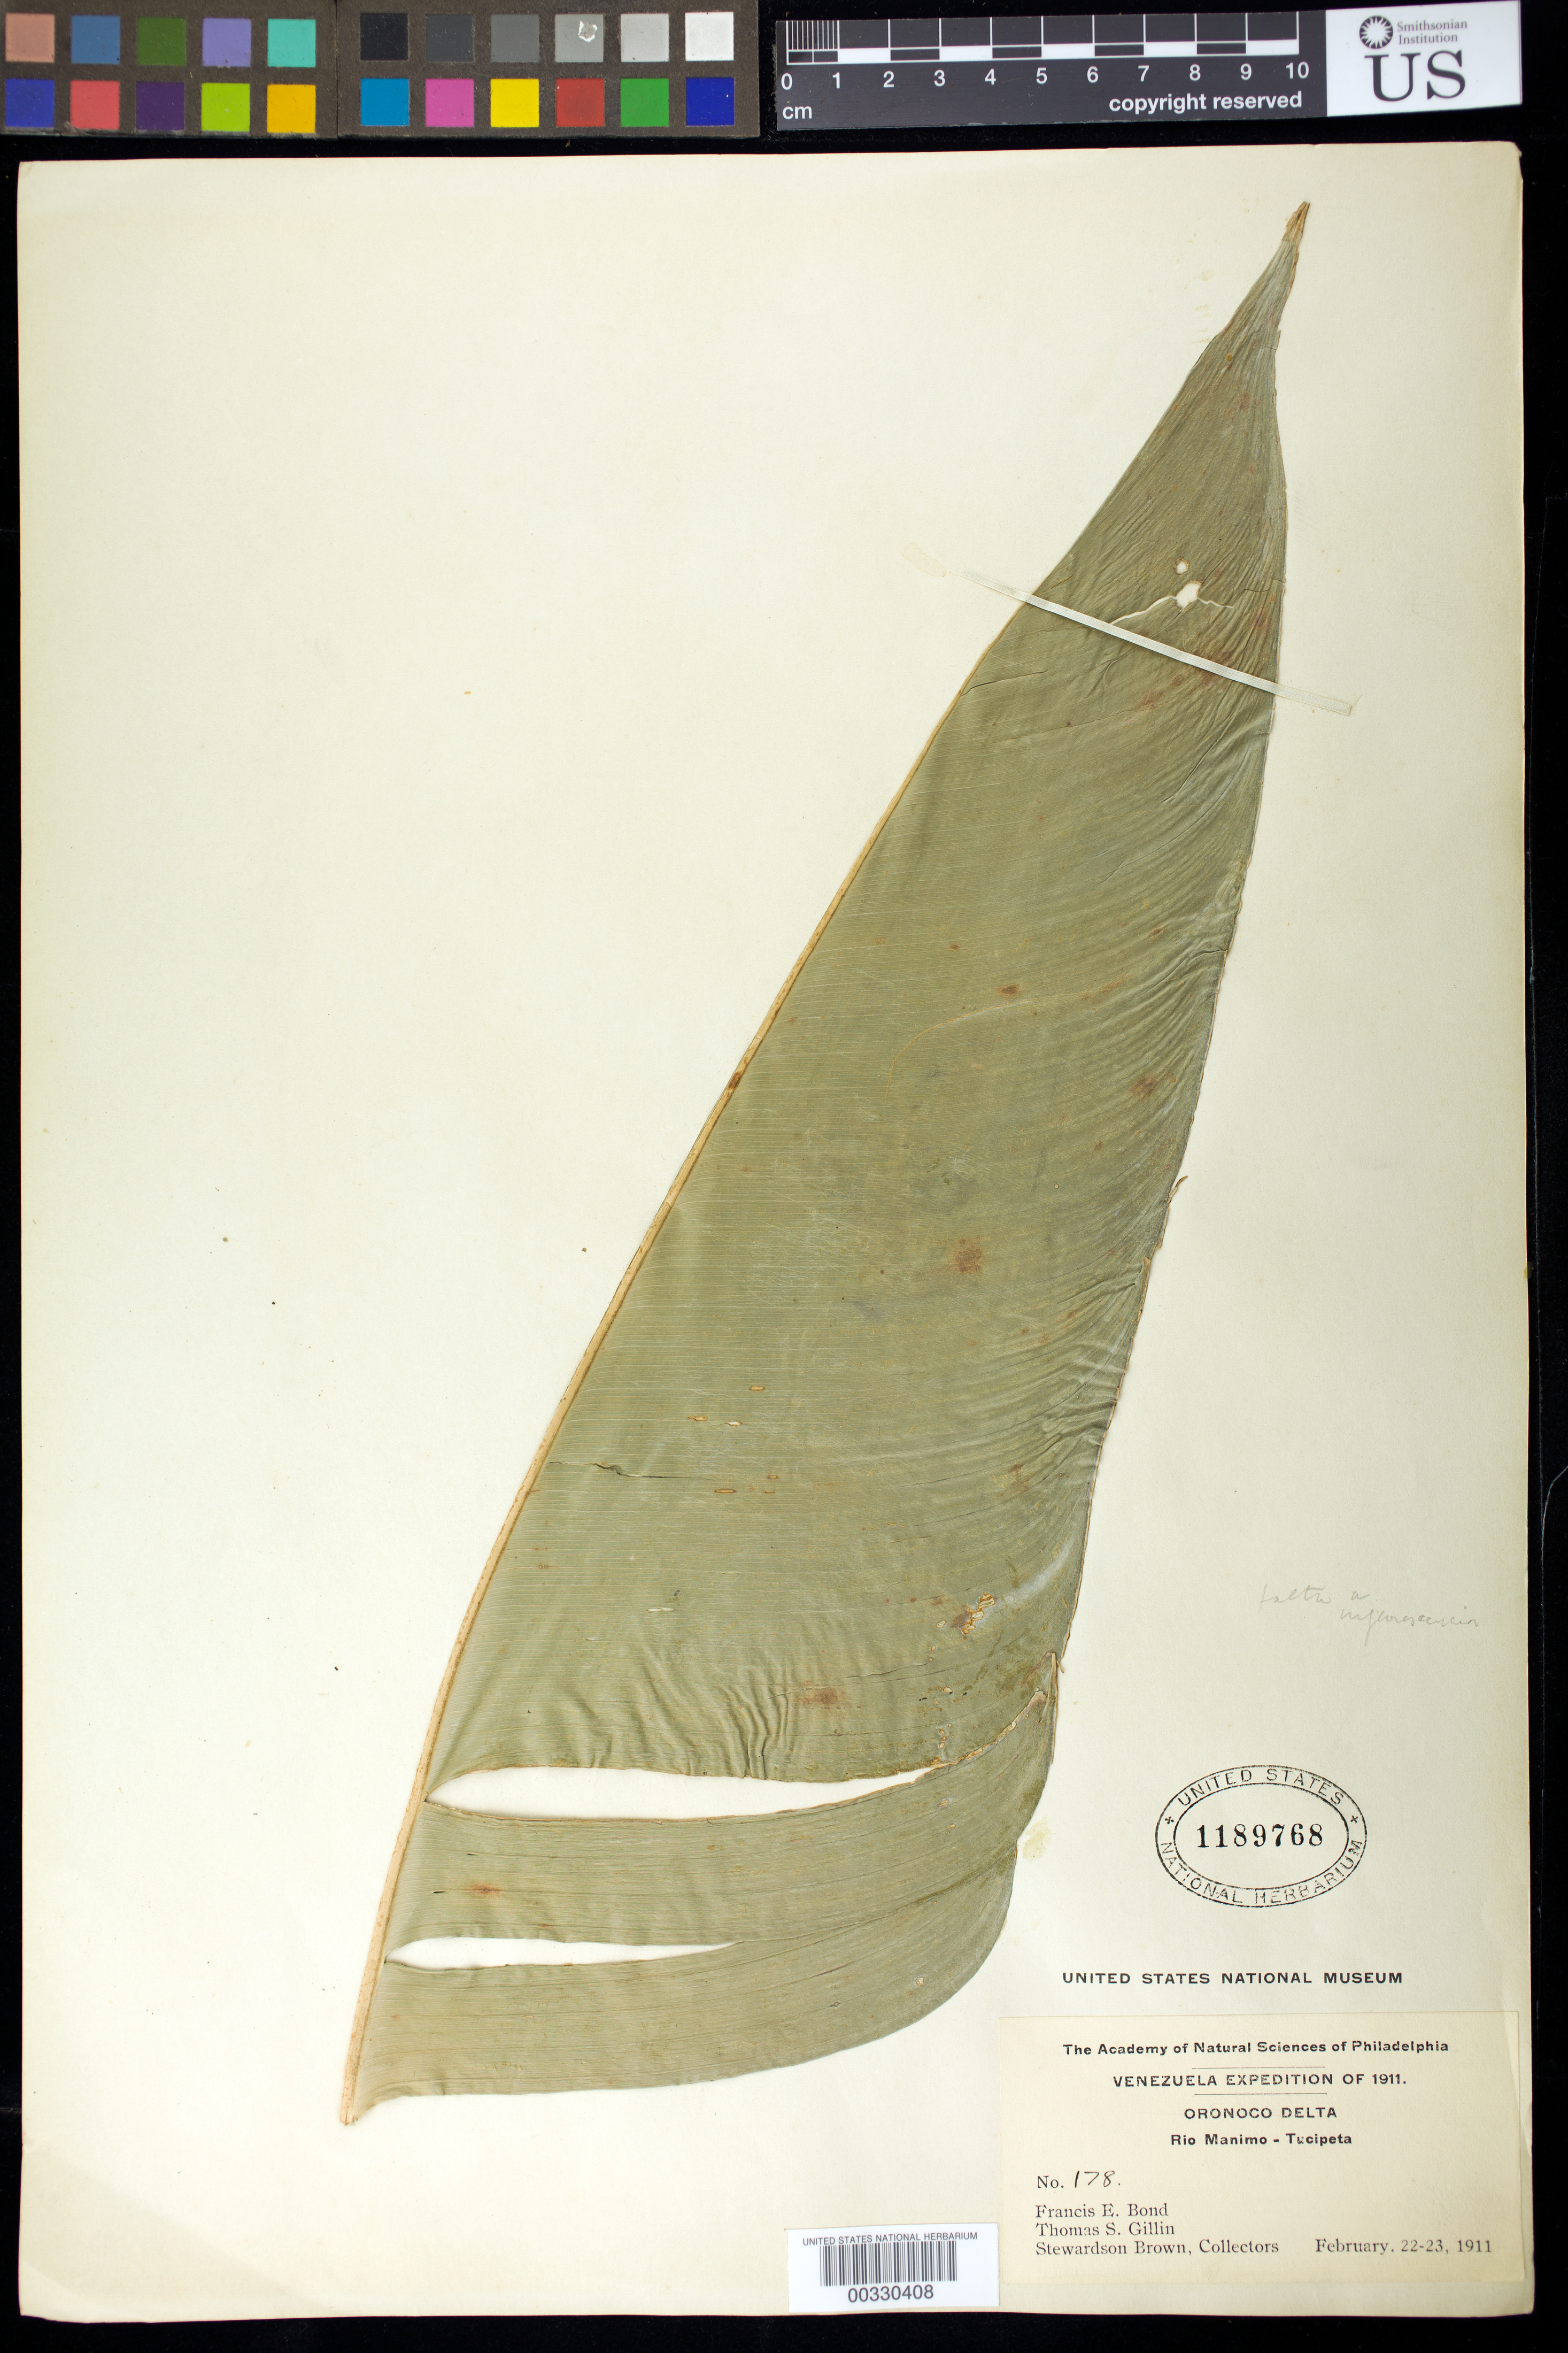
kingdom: Plantae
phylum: Tracheophyta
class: Liliopsida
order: Zingiberales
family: Heliconiaceae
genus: Heliconia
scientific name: Heliconia sp.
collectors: F. Bond, T. Gillin & S. Brown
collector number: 178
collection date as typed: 22-23 February 1911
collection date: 1911-02-22/1911-02-23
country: Venezuela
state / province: Delta Amacuro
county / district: Tucupita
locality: Orinoco Delta, Cano Manamo near Tucupita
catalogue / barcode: US 1189768